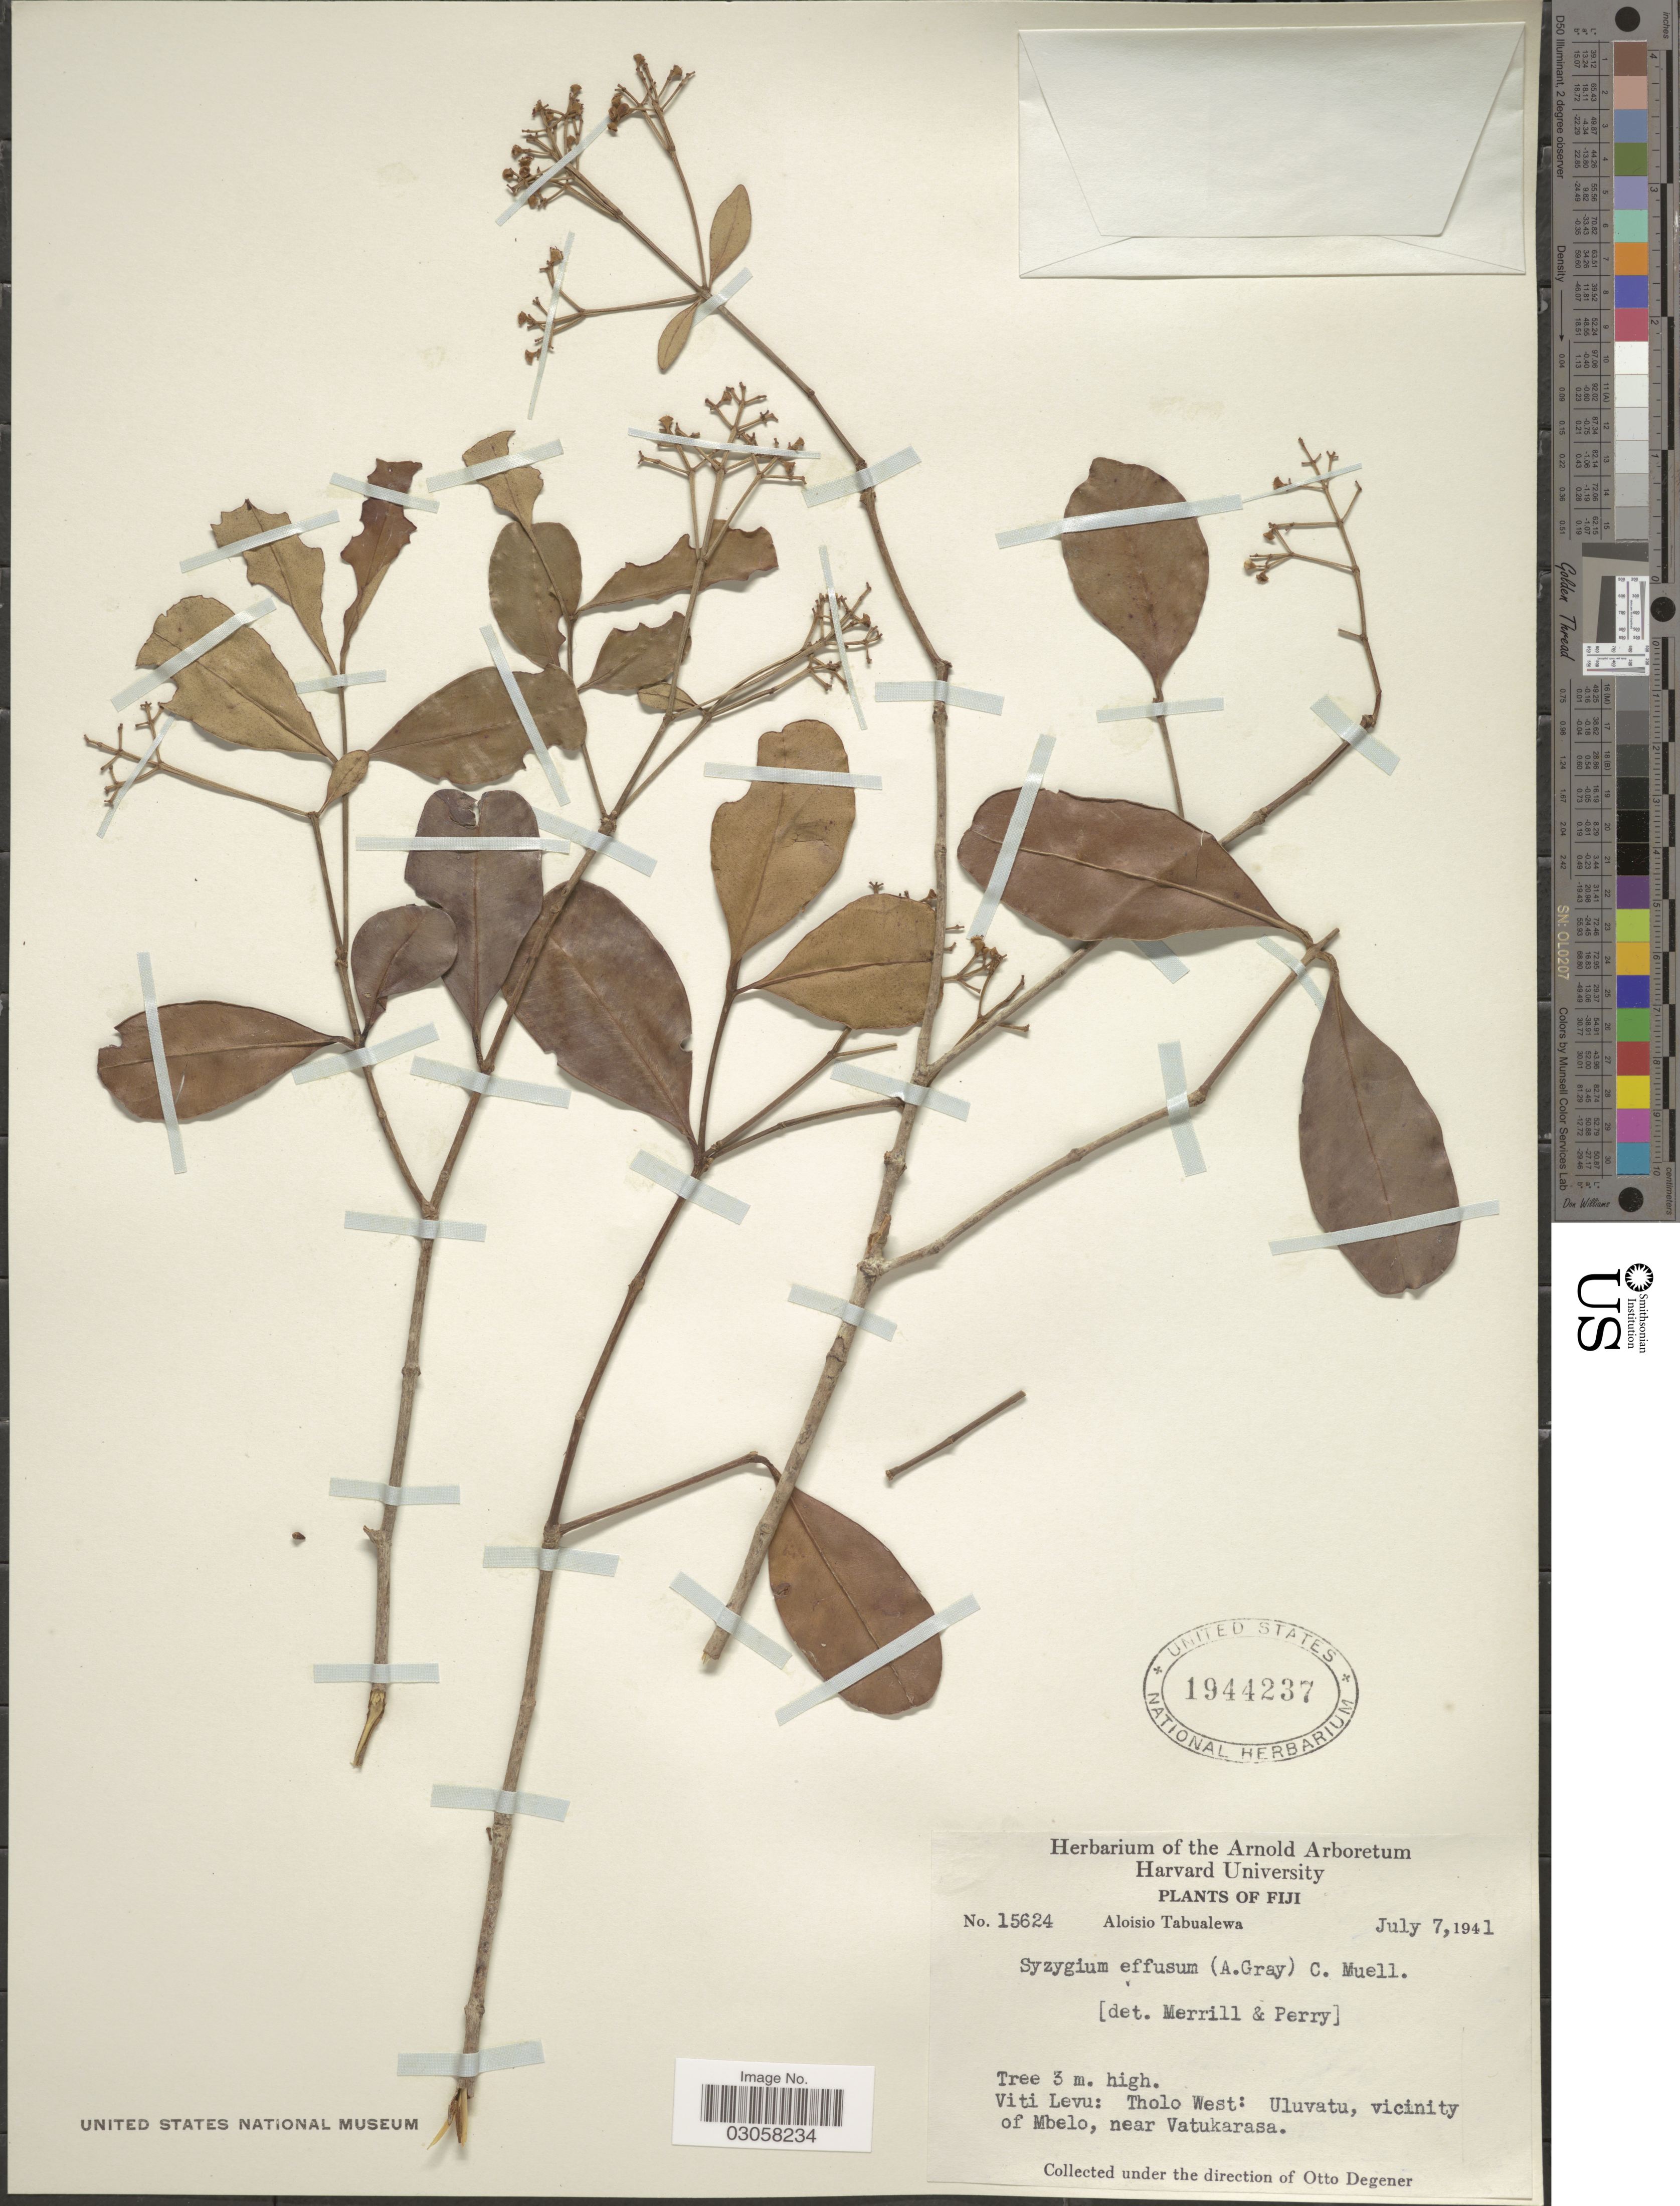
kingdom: Plantae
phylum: Tracheophyta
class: Magnoliopsida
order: Myrtales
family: Myrtaceae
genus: Syzygium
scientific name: Syzygium effusum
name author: (A. Gray) K. Müller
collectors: A. Tabualewa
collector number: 15624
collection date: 1941-07-07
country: Fiji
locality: Viti Levu: Tholo West: Uluvatu, vicinity of Mbelo, near Vatukarasa.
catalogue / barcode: US 1944237